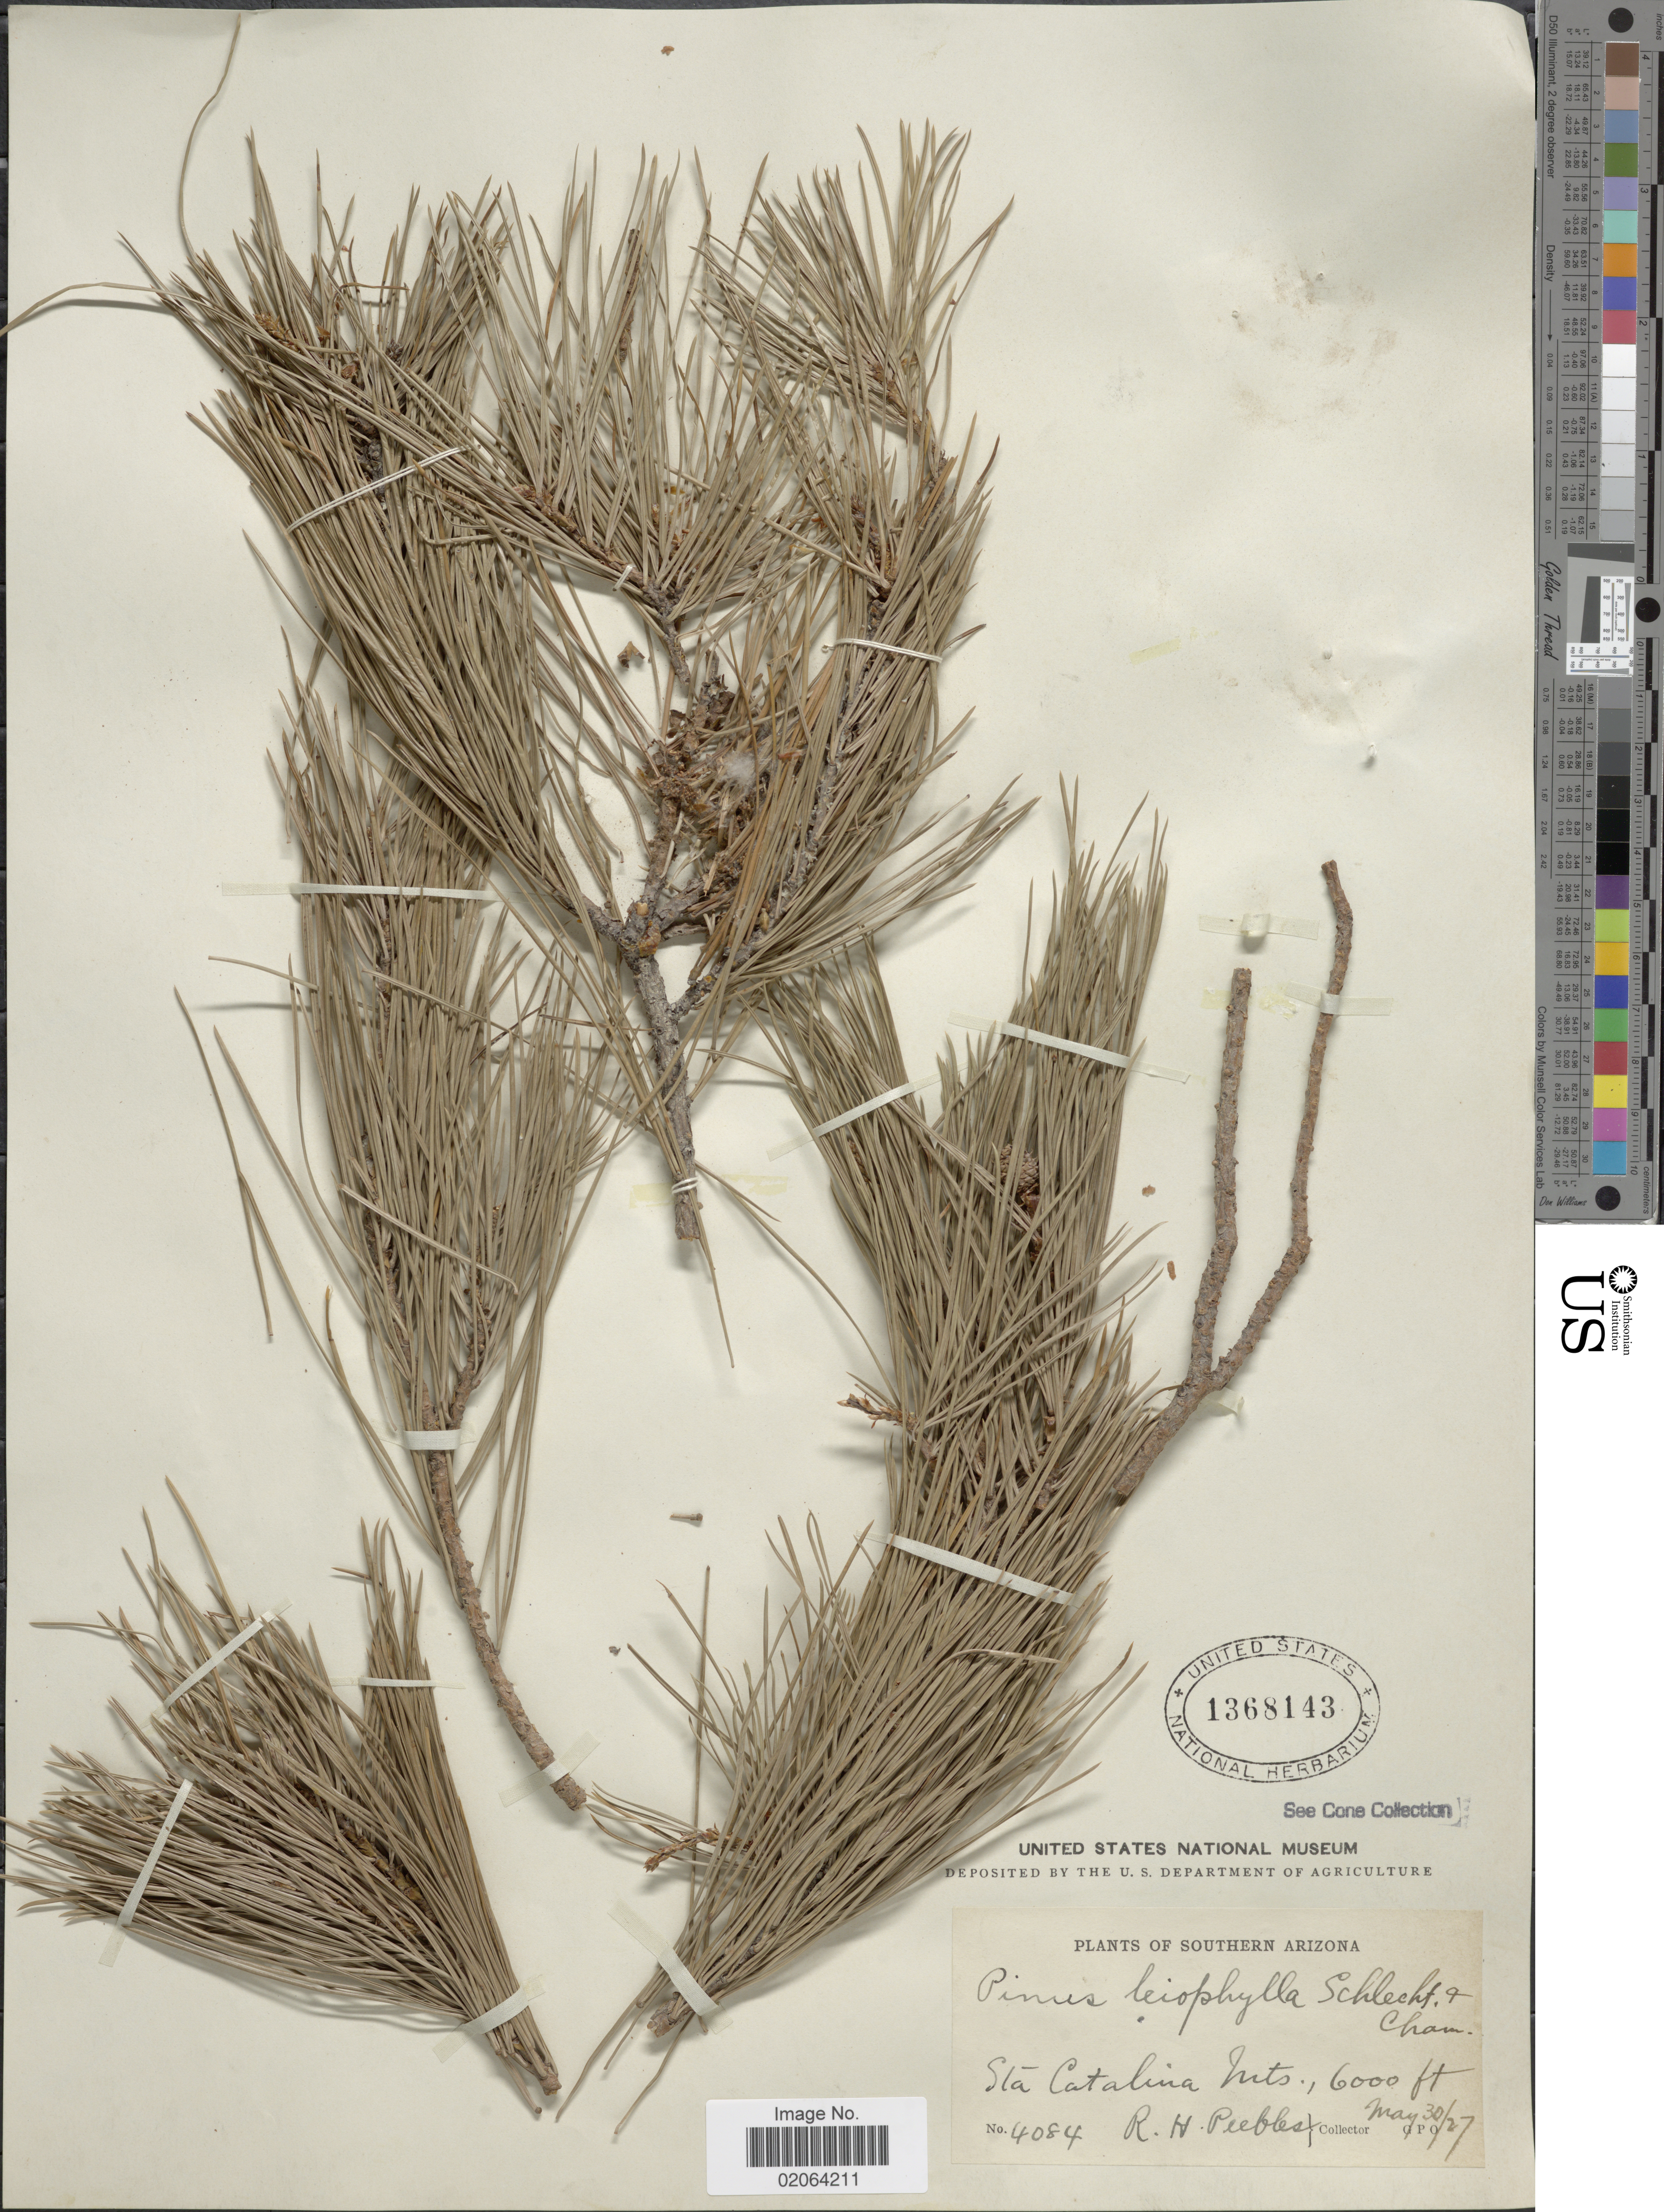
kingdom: Plantae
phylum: Tracheophyta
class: Pinopsida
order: Pinales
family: Pinaceae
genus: Pinus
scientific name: Pinus leiophylla var. chihuahuana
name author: (Engelm.) Shaw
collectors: R. H. Peebles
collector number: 4084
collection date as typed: Transcribed d/m/y: 30/5/27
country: United States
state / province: Arizona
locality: Southern Arizona. Sta, Catalina Mts.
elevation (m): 1829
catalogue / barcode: US 1368143